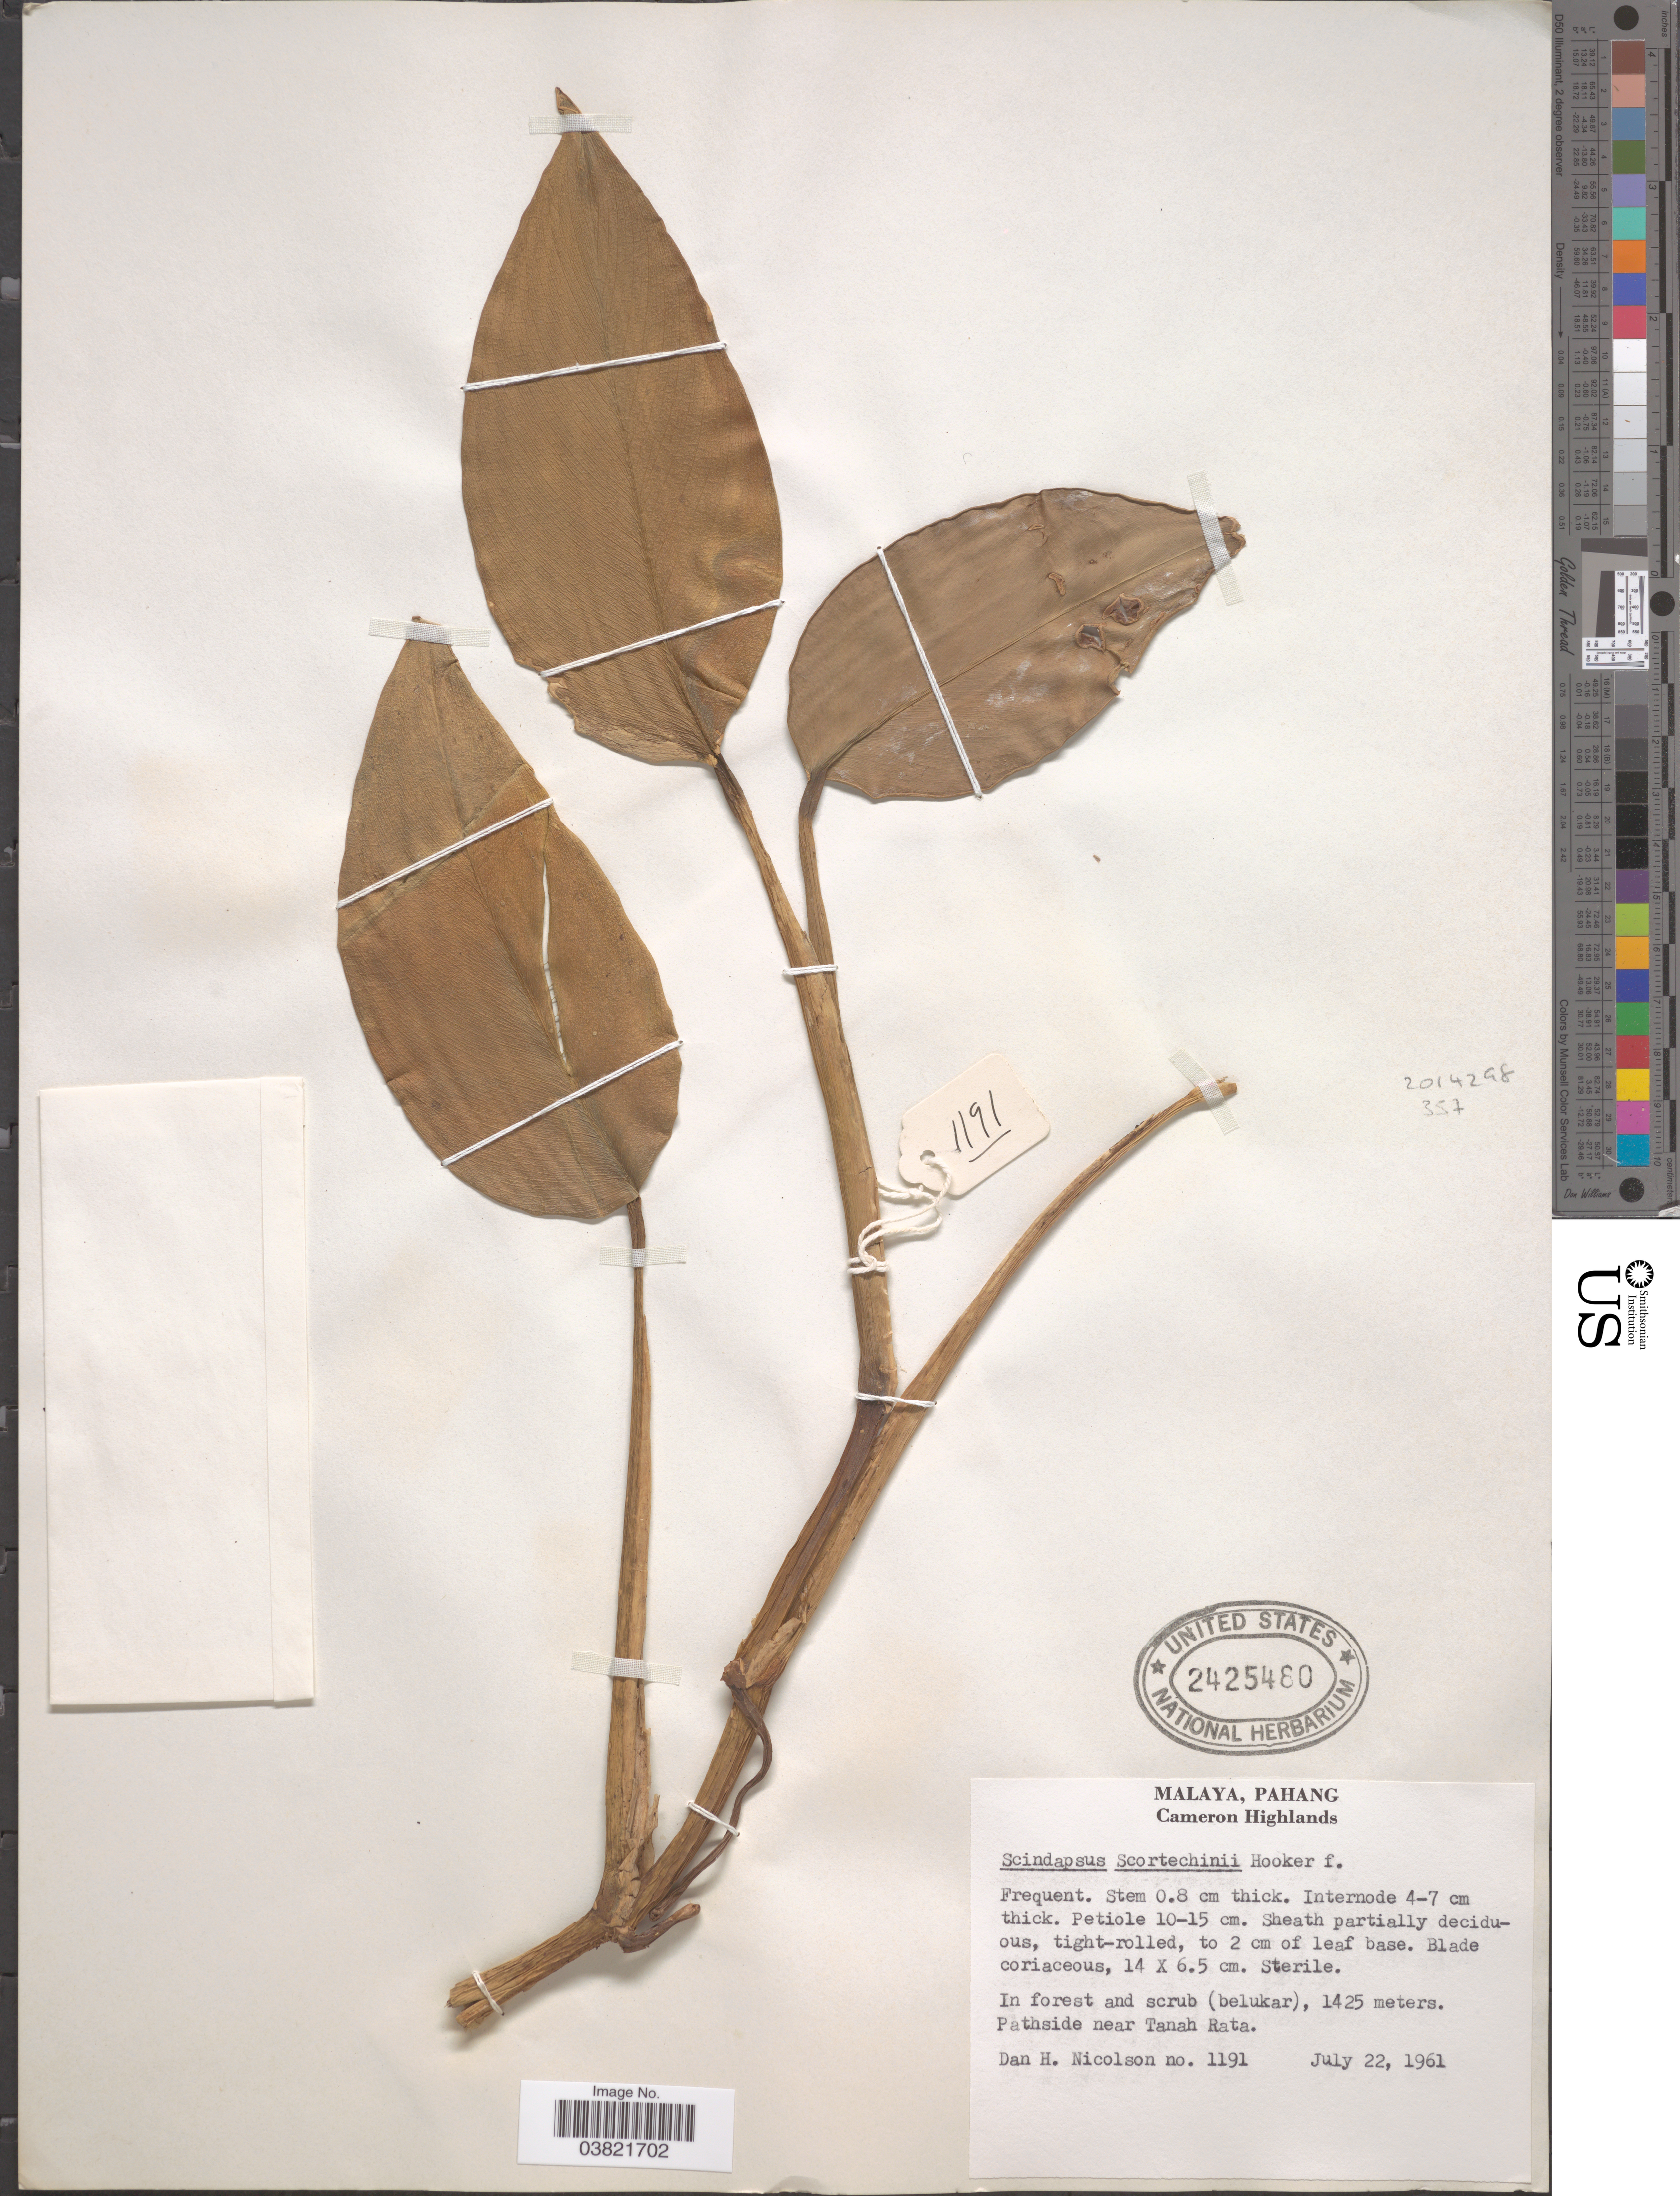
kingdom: Plantae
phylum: Tracheophyta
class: Liliopsida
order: Alismatales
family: Araceae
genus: Scindapsus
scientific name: Scindapsus scortechinii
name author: Hook. f.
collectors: D. H. Nicolson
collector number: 1191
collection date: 1961-07-22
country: Malaysia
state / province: Pahang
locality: Malaya, Cameron Highlands. In forest and scrub (belukar), Pathside near Tanah Rata.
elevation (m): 1425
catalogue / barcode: US 2425480